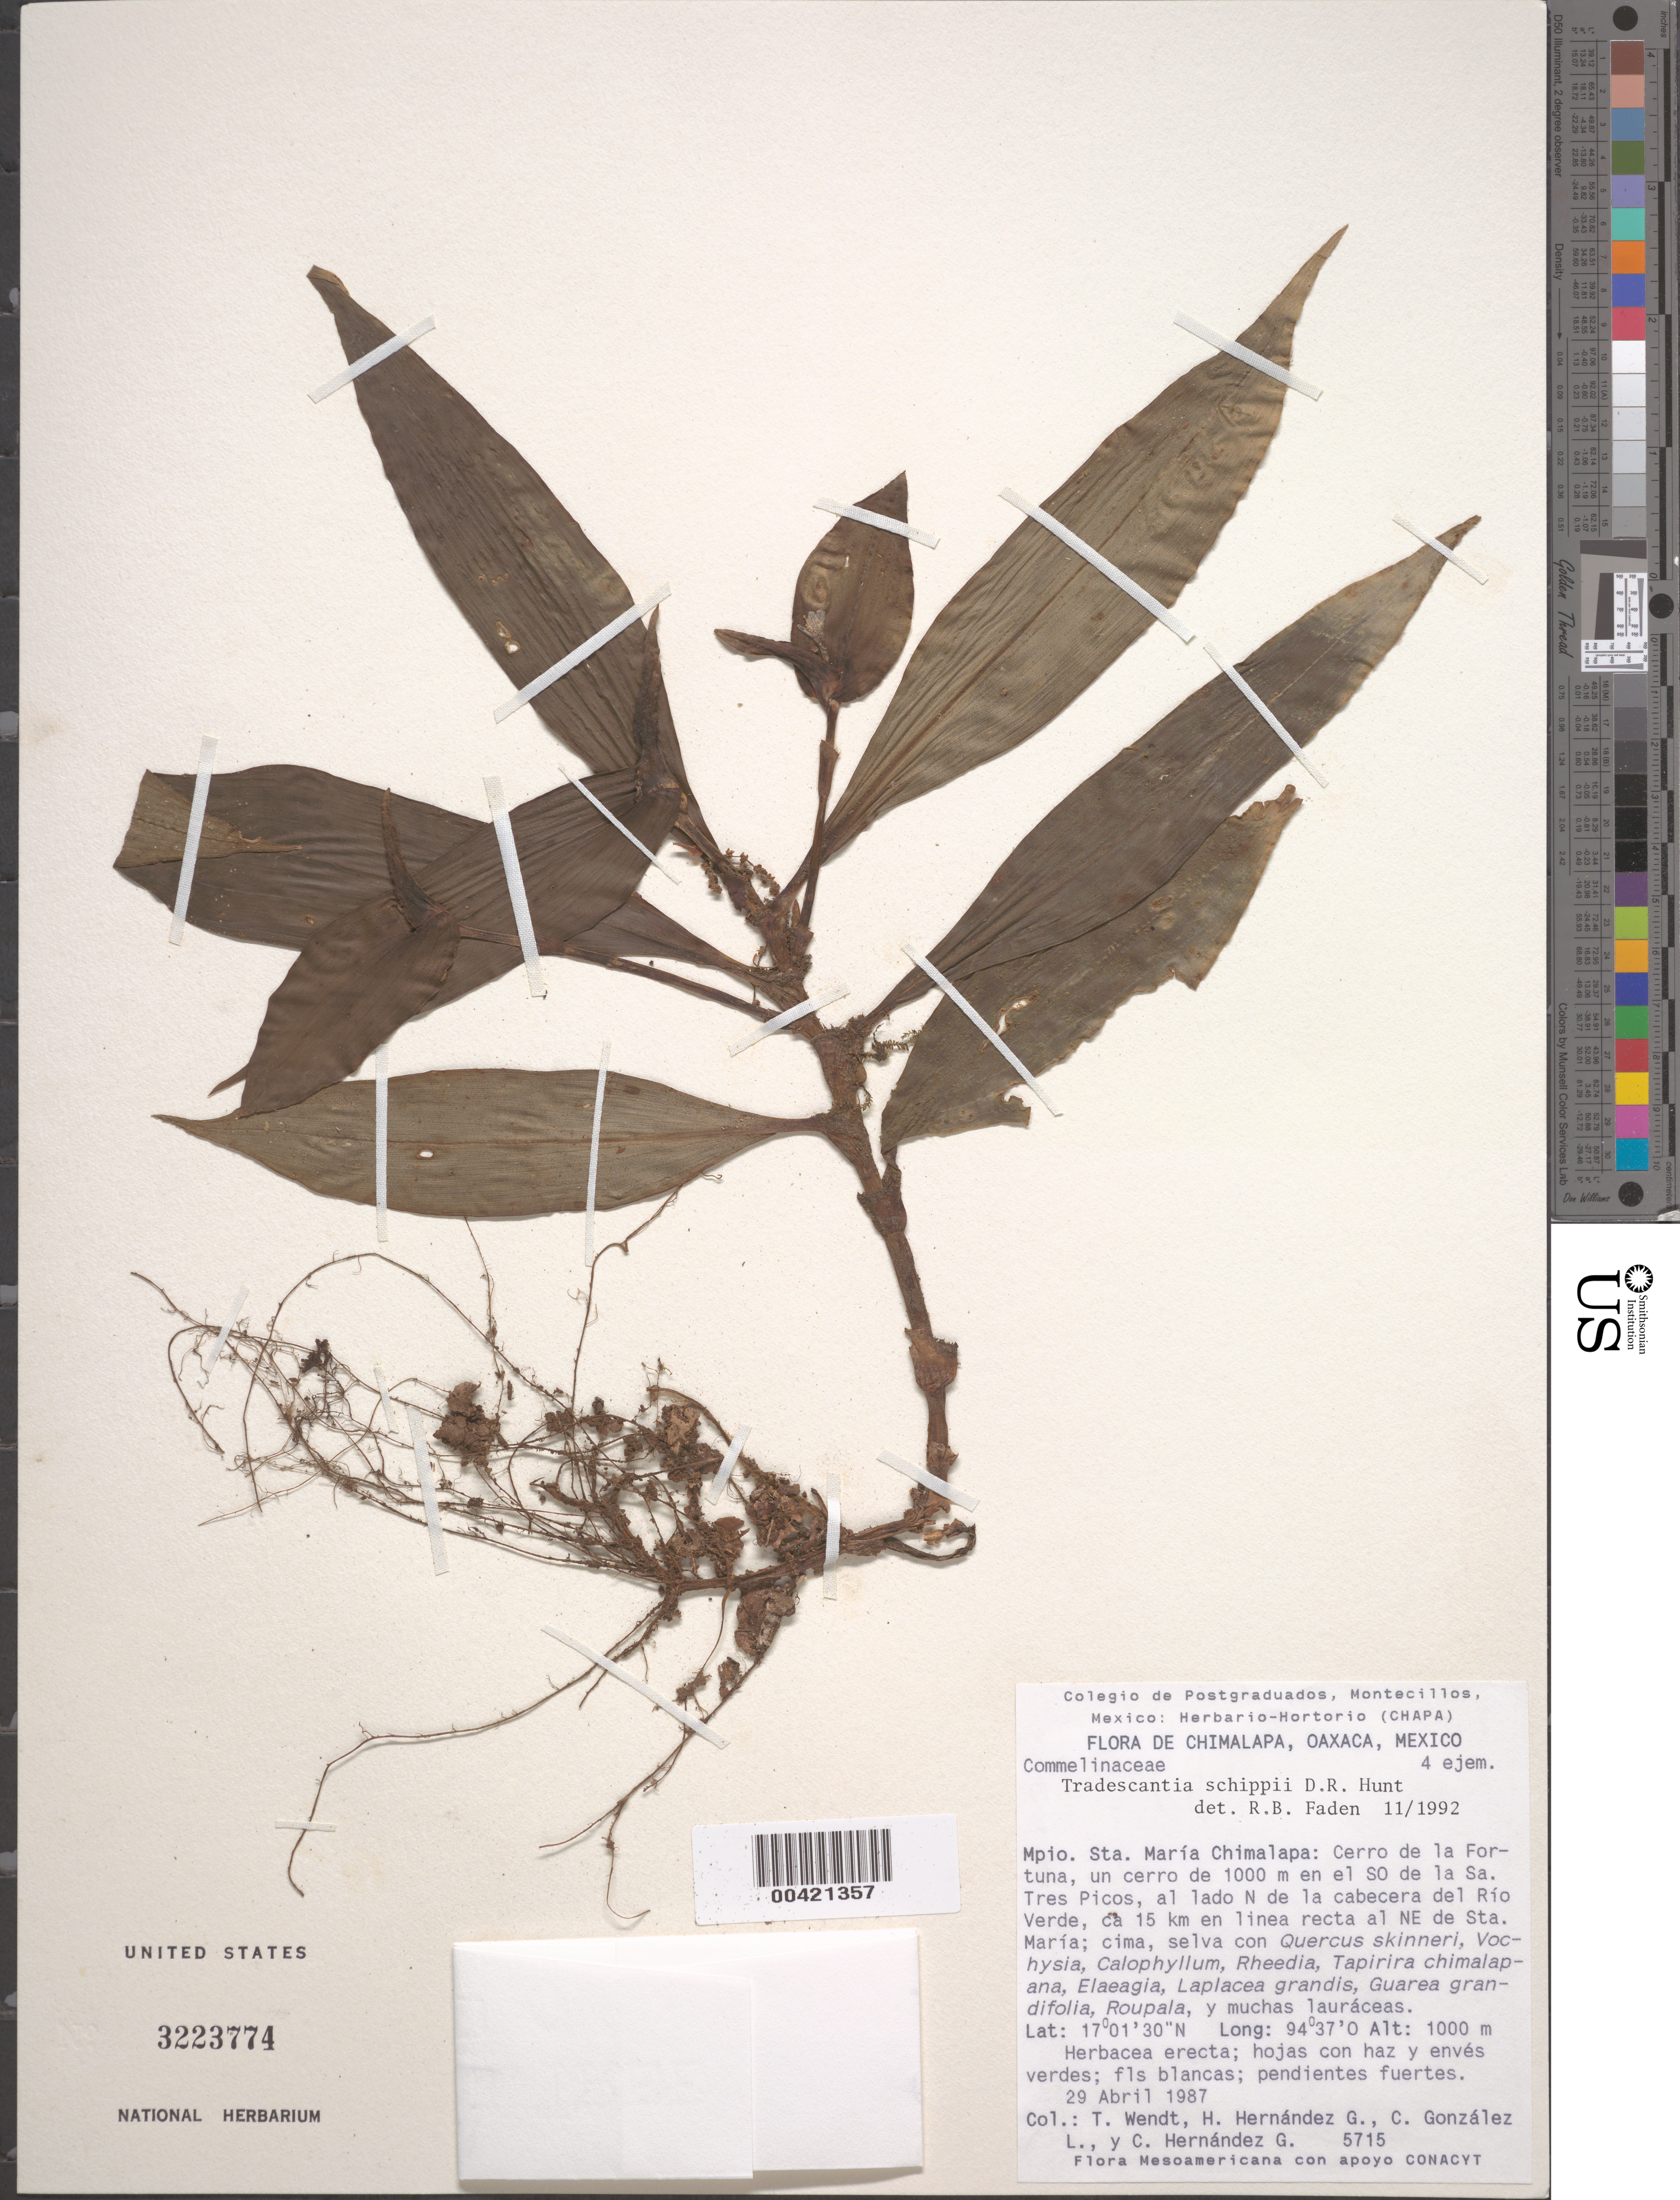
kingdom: Plantae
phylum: Tracheophyta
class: Liliopsida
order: Commelinales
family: Commelinaceae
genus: Tradescantia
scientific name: Tradescantia schippii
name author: D.R. Hunt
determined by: Faden, Robert B., (US), Smithsonian Institution - National Museum of Natural History (UNITED STATES)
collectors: T. L. Wendt, H. Hernandez G., C. Gonzalez L. & C. Hernandez G.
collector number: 5717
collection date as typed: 29 Apr 1987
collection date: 1987-04-29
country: Mexico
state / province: Oaxaca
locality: Santa maria chimalapa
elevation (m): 1000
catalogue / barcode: US 3223774